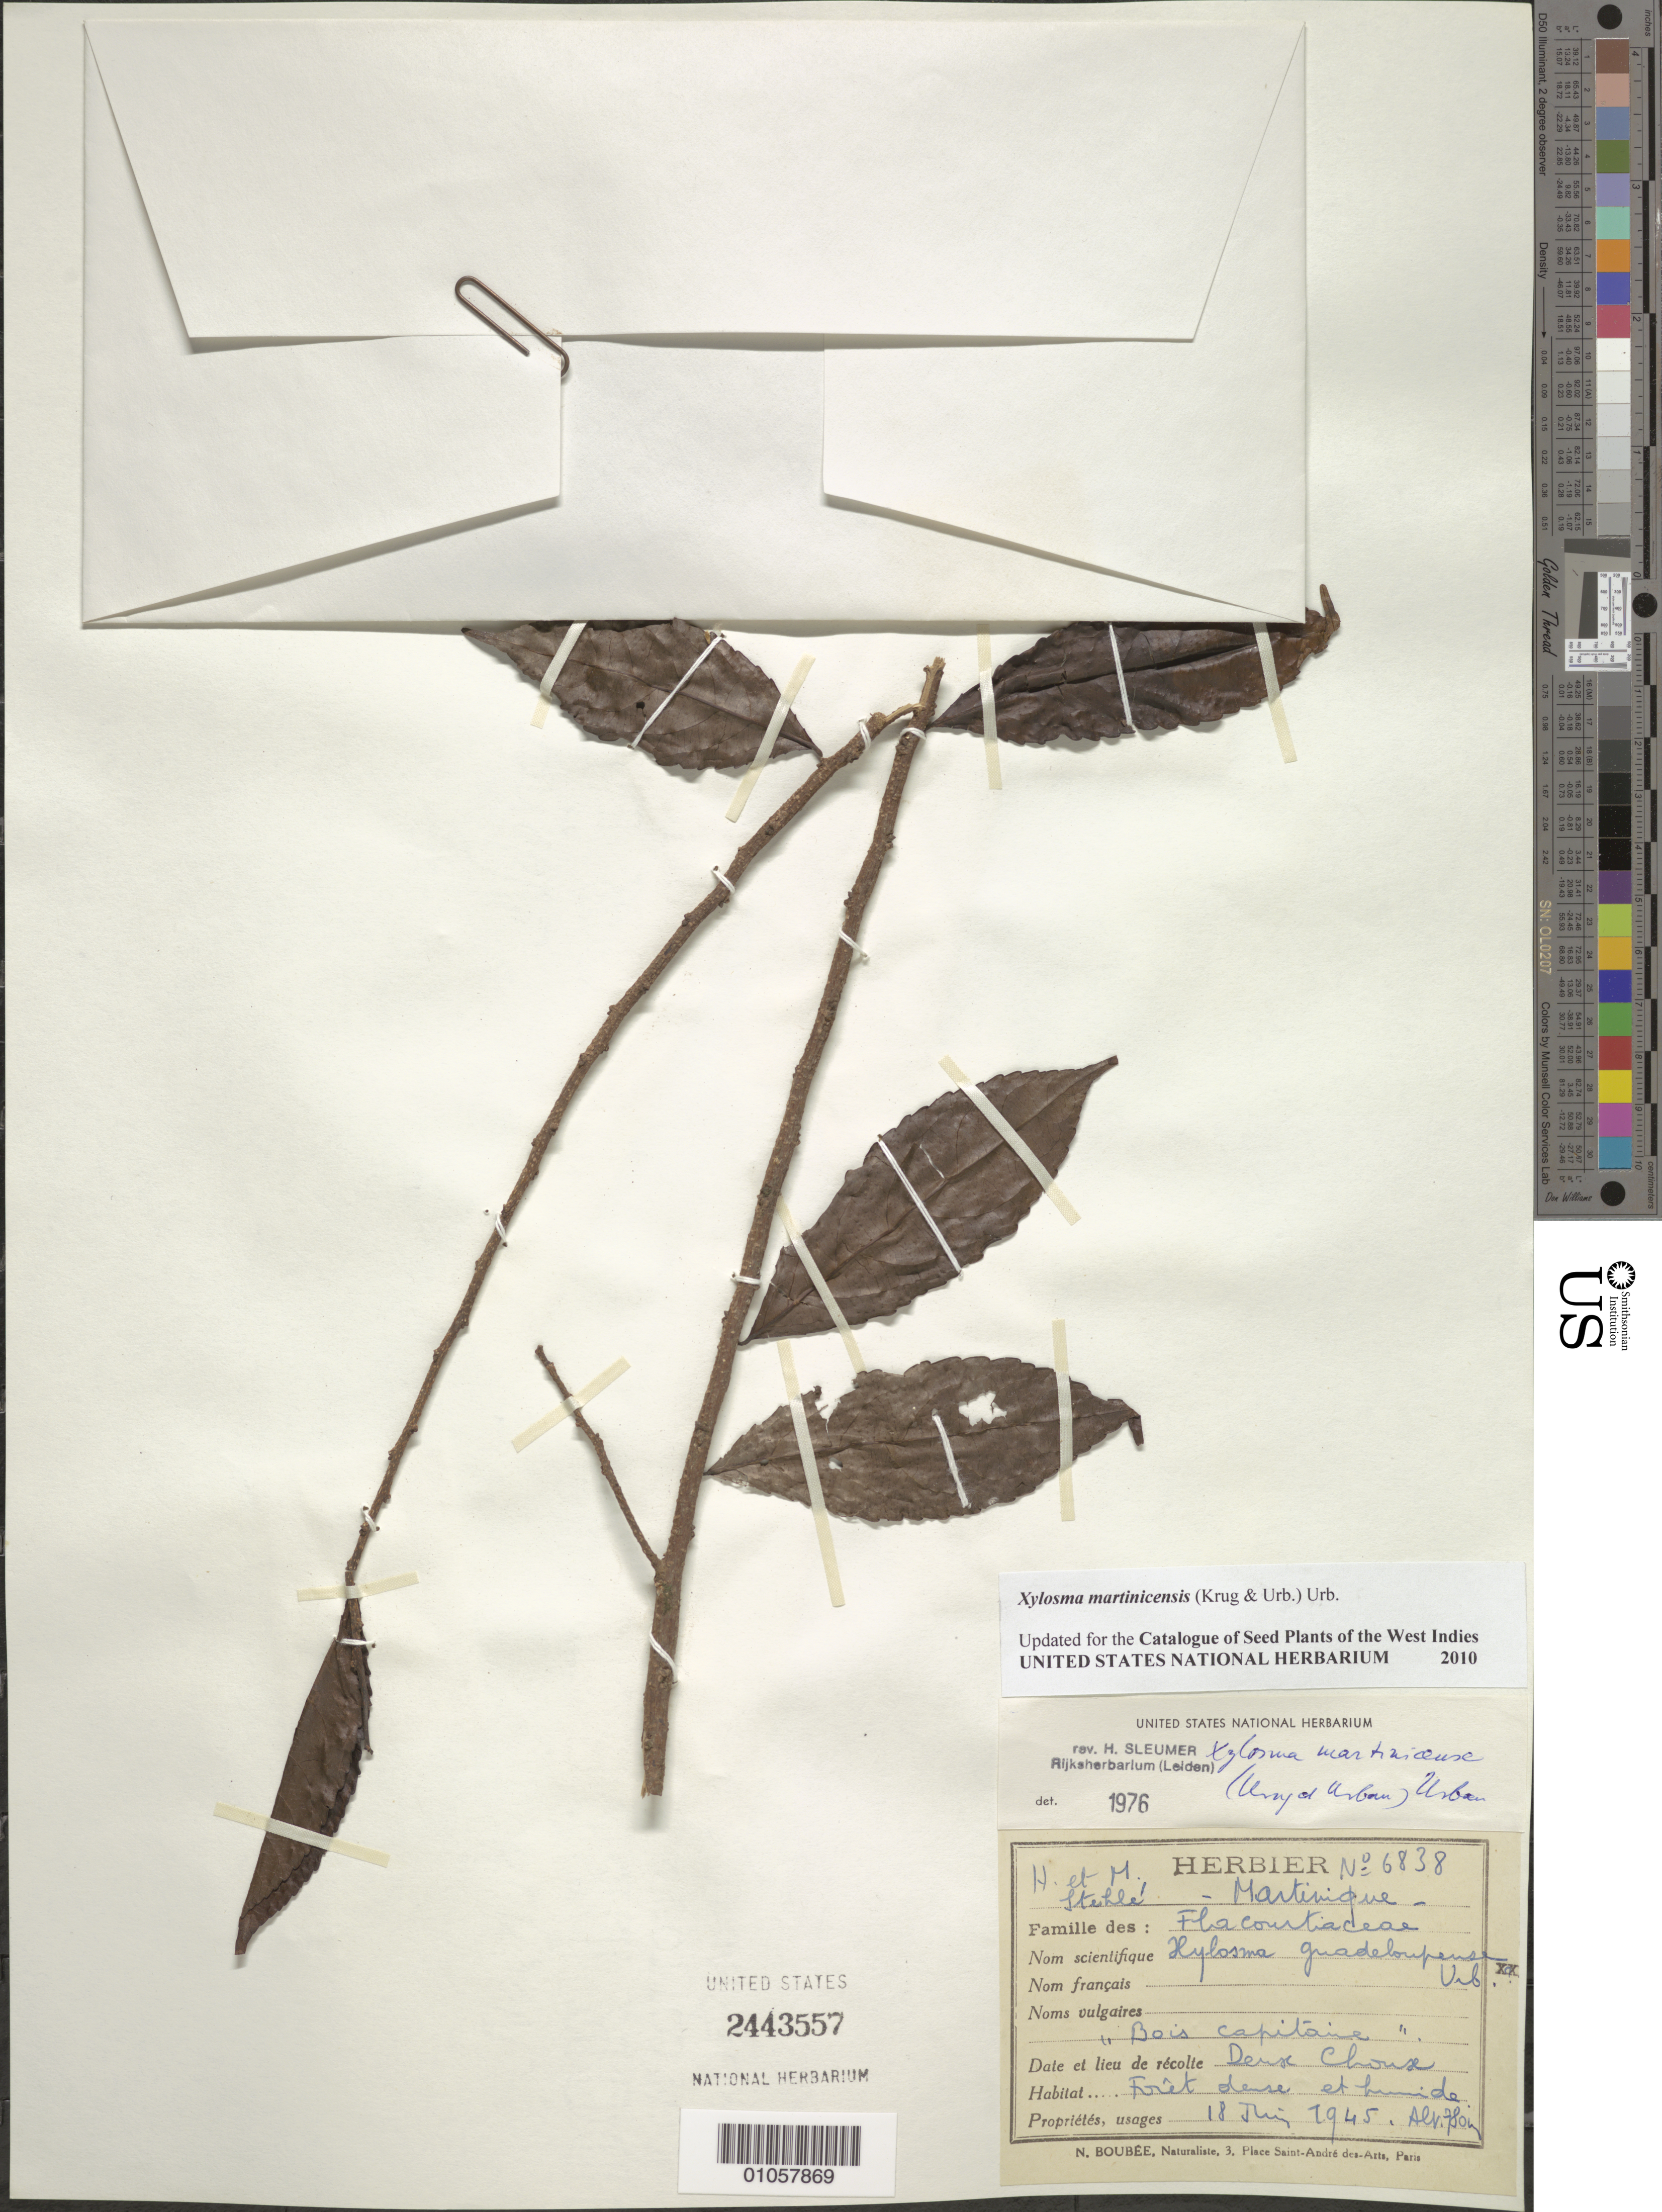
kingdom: Plantae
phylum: Tracheophyta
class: Magnoliopsida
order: Malpighiales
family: Salicaceae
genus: Xylosma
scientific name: Xylosma martinicense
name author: (Krug & Urb.) Urb.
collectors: H. Stehlé & M. Stehlé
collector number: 6838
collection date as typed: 18 Jun 1945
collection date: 1945-06-18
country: Martinique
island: Martinique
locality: Deux-Choux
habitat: Forêt dense et humide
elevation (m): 780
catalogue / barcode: US 2443557